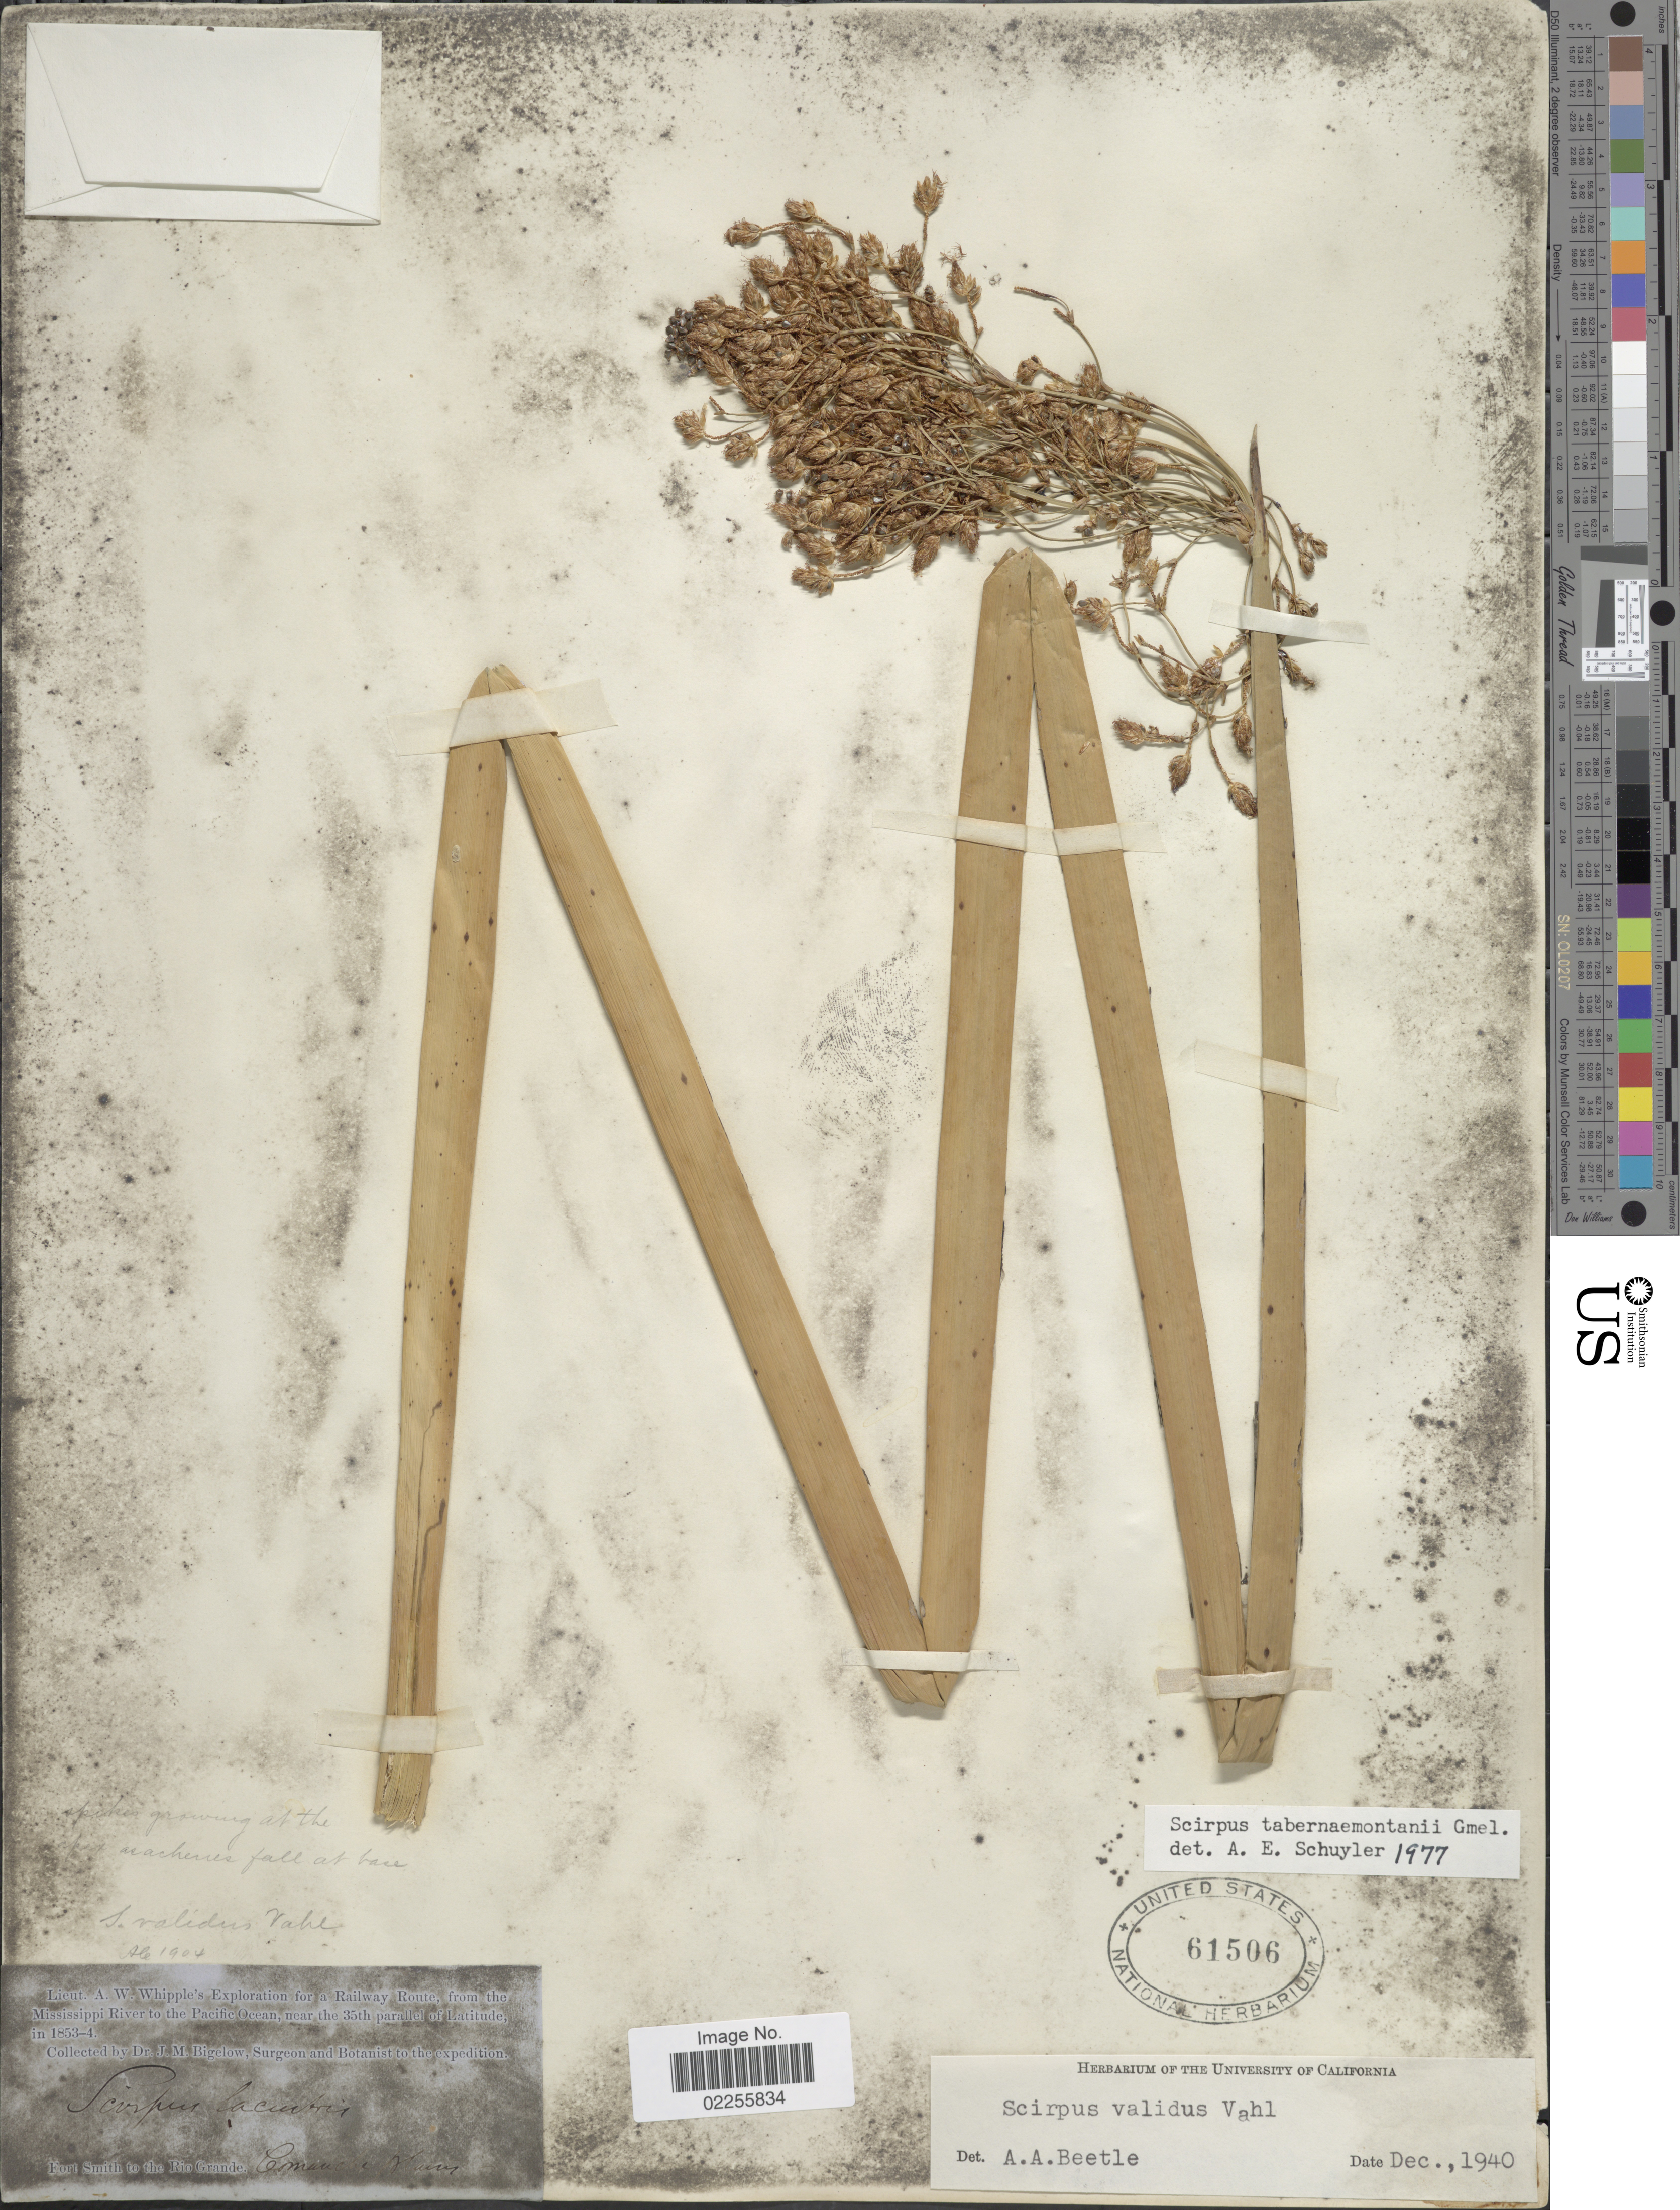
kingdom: Plantae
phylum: Tracheophyta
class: Liliopsida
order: Poales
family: Cyperaceae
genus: Schoenoplectus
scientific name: Schoenoplectus tabernaemontani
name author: (C.C. Gmel.) Palla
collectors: J. M. Bigelow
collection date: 1853/1854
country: United States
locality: From the Mississippi River to the Pacific Ocean, Fort Smith to the Rio Grande, Comanche Plains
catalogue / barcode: US 61506